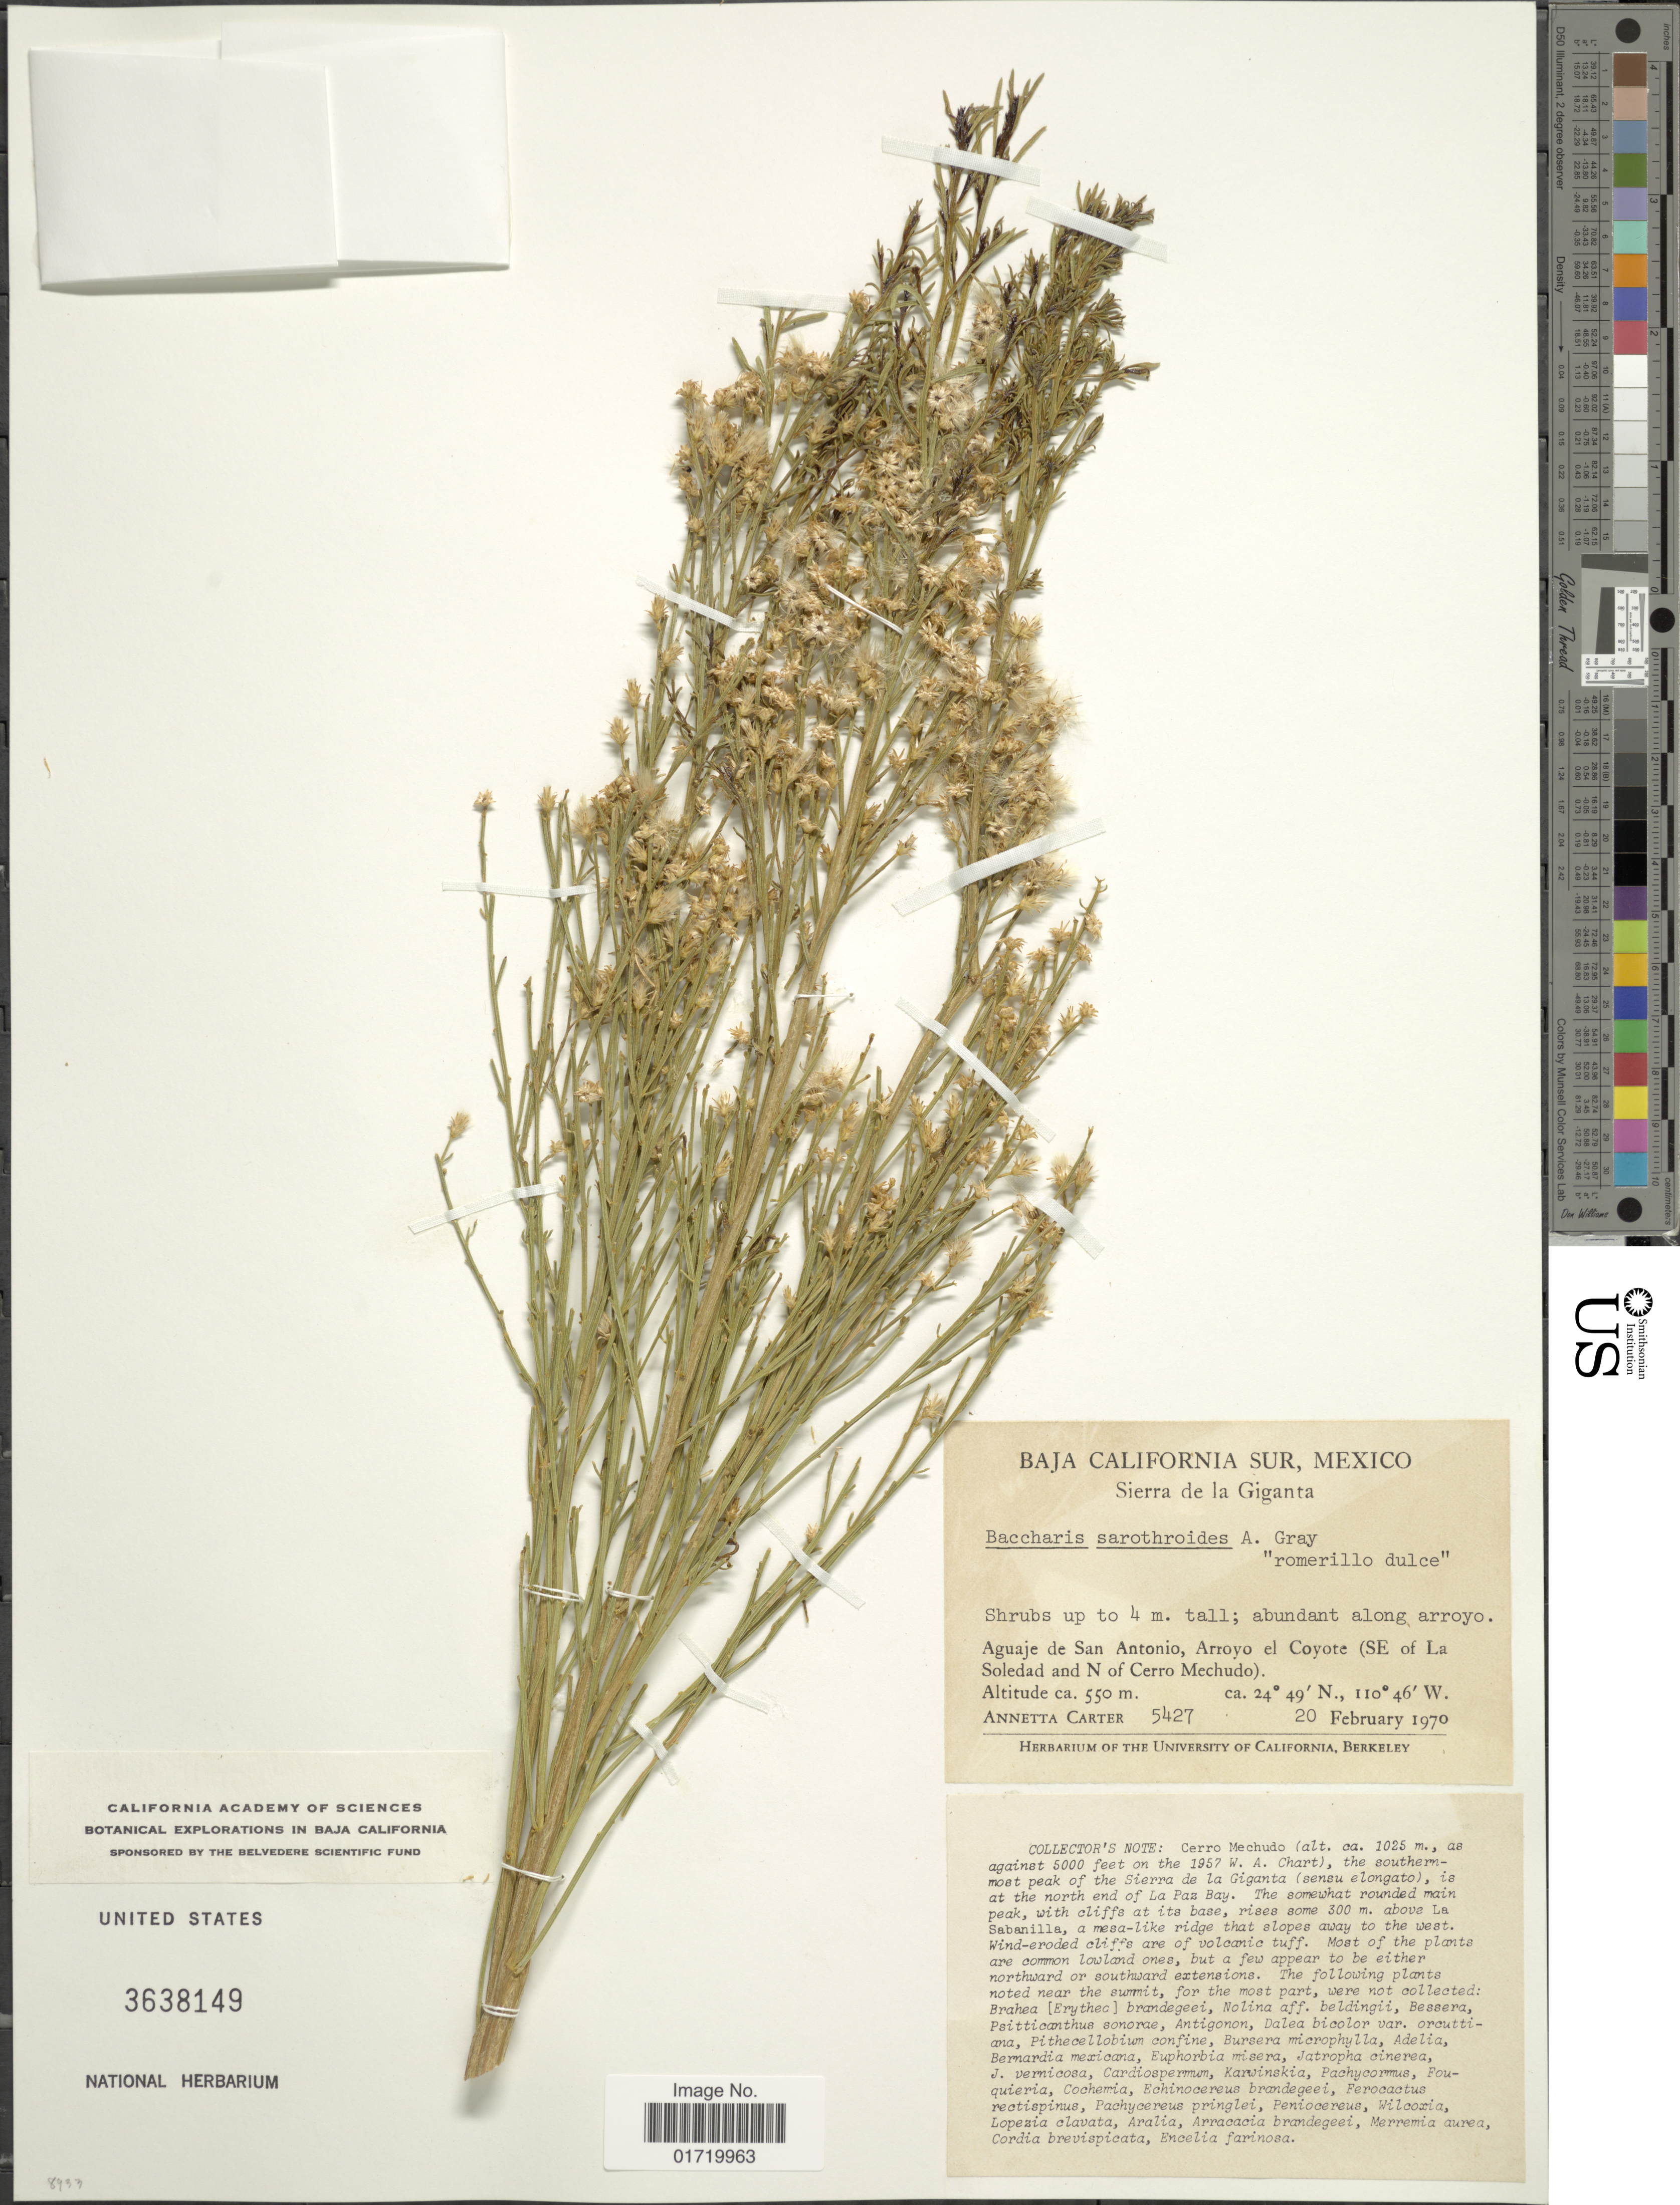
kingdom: Plantae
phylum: Tracheophyta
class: Magnoliopsida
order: Asterales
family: Asteraceae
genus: Baccharis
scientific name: Baccharis sarothroides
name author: A. Gray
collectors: A. M. Carter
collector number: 5427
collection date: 1970-02-20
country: Mexico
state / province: Baja California Sur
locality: Baja California Sur, Sierra de la Giganta, Aguaje de San Antonio, Arroyo el Coyote (SE of La Soledad and N of Cerro Mechudo)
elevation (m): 550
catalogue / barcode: US 3638149